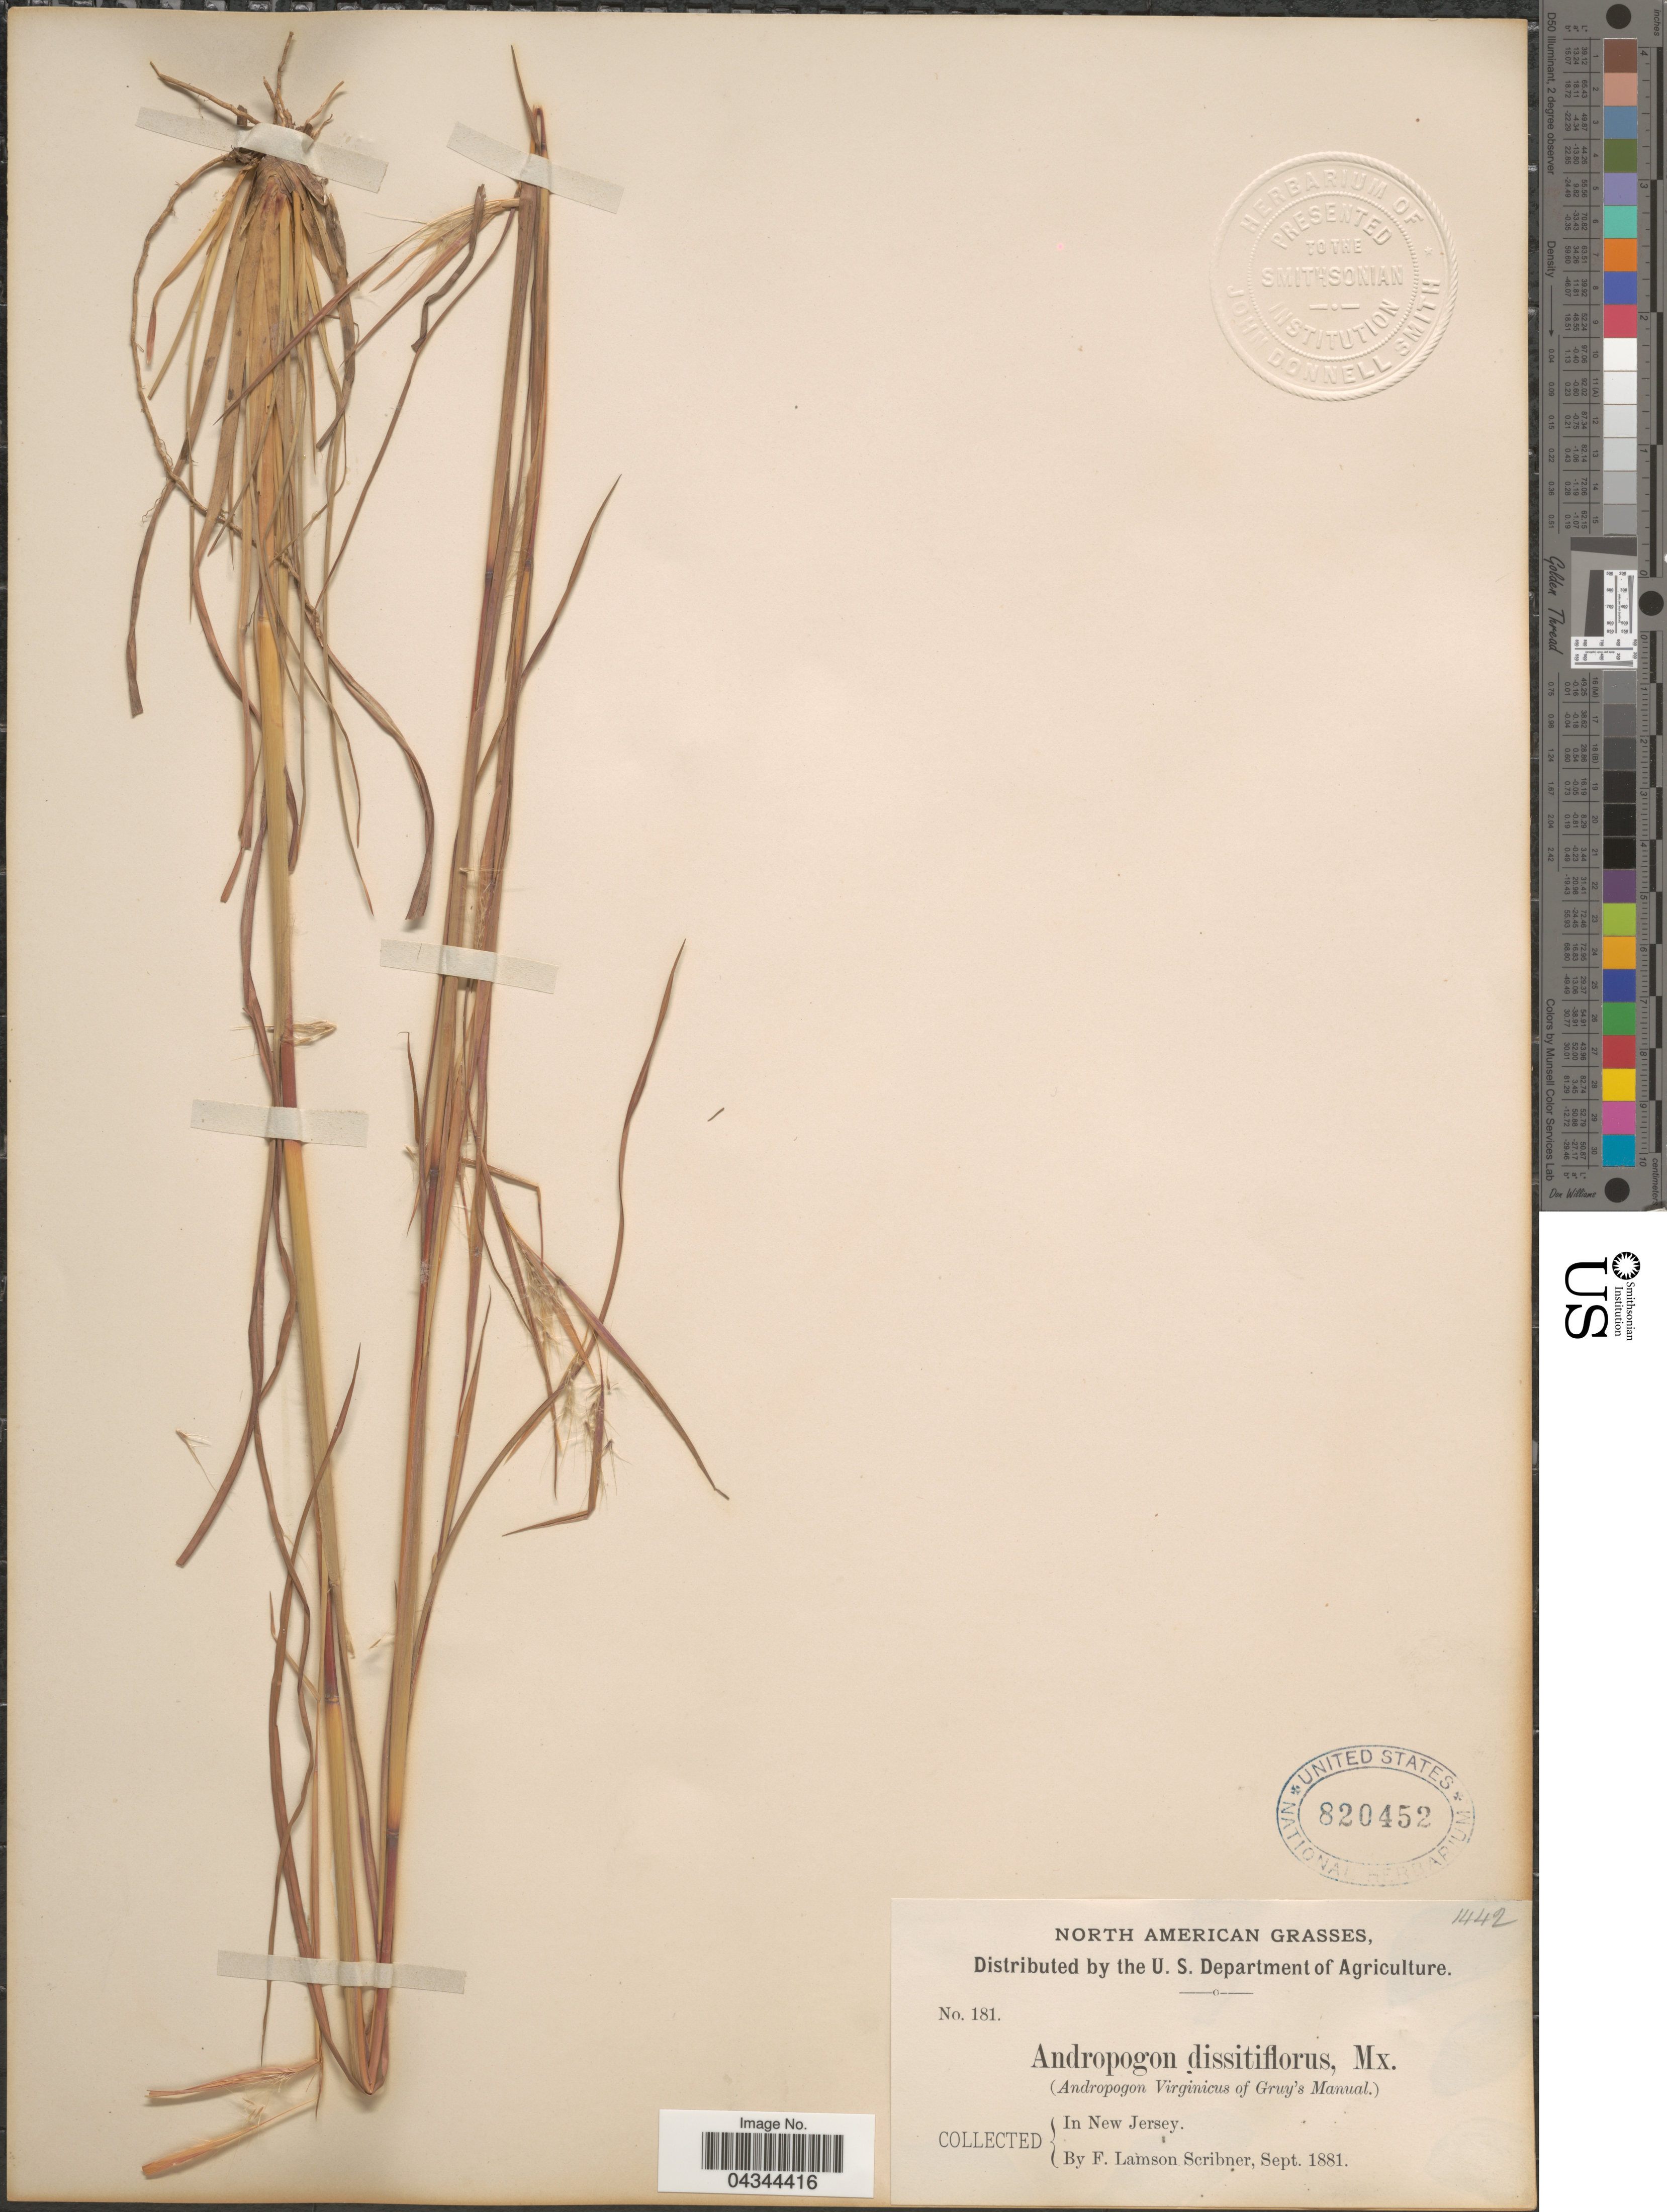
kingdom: Plantae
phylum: Tracheophyta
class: Liliopsida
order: Poales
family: Poaceae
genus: Andropogon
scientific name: Andropogon virginicus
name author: L.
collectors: F. L. Scribner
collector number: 181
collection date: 1881-09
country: United States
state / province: New Jersey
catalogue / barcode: US 820452